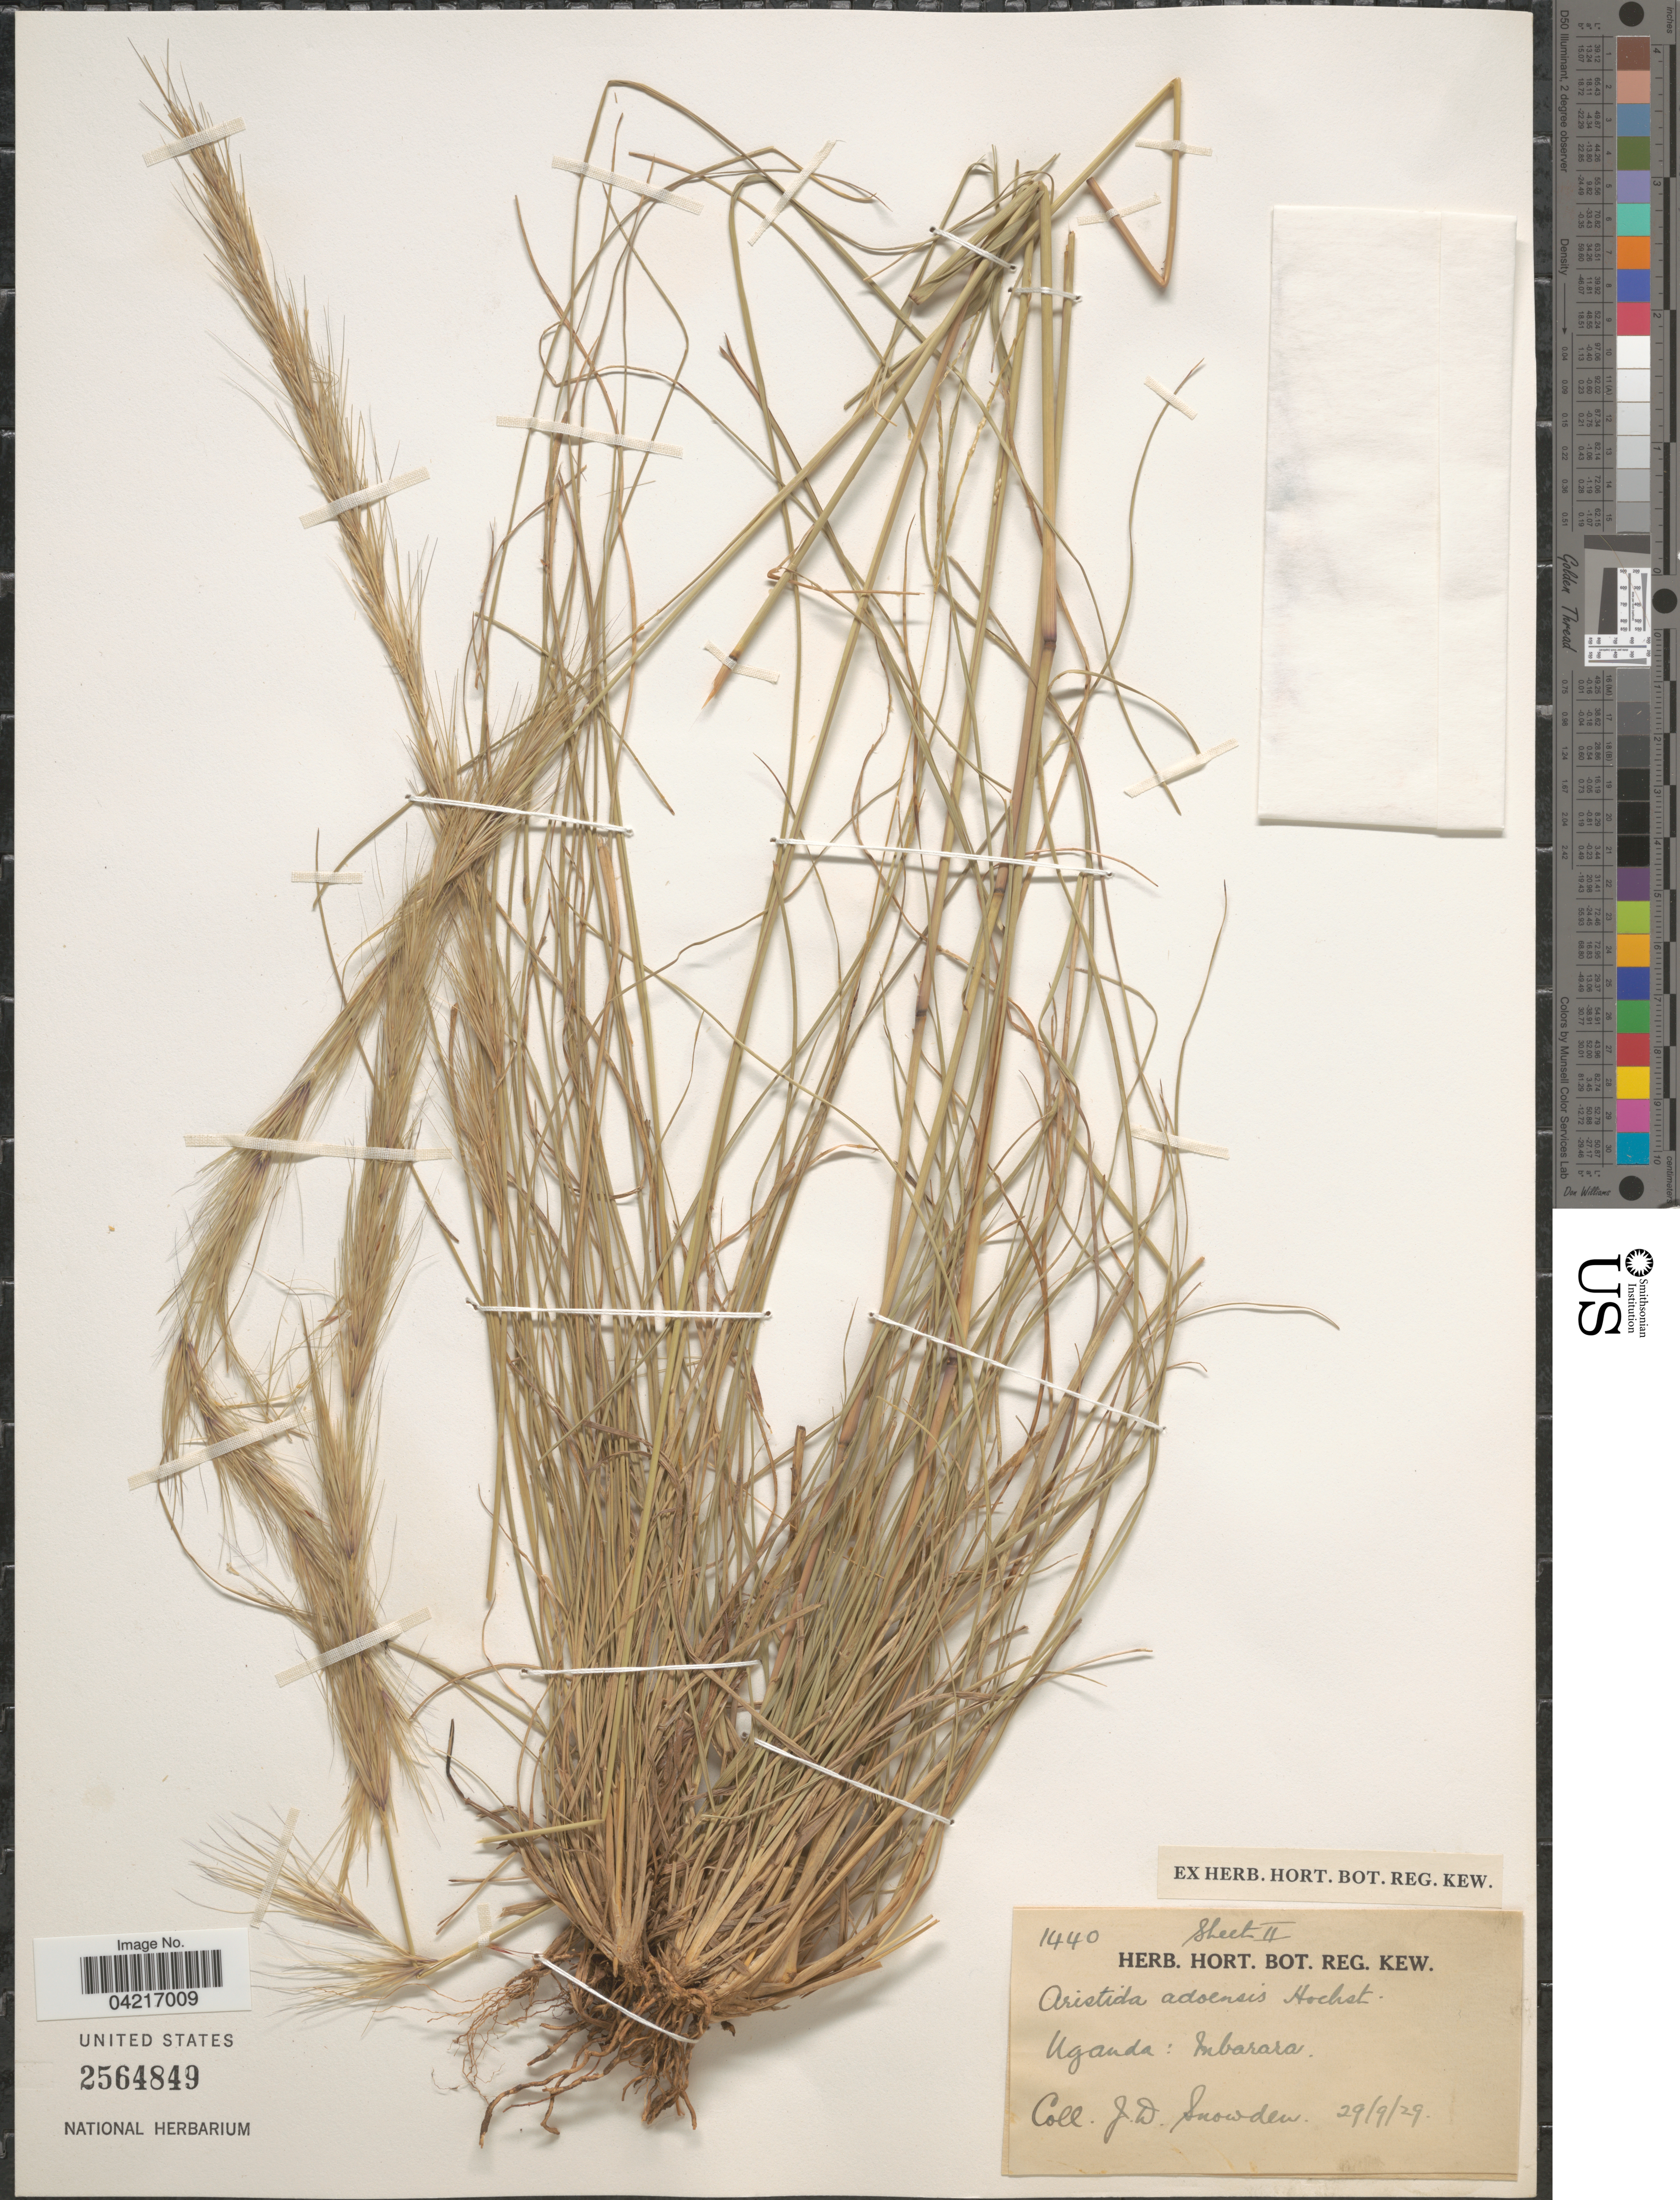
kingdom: Plantae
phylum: Tracheophyta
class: Liliopsida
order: Poales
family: Poaceae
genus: Aristida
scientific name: Aristida adoensis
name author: Hochst. ex A. Rich.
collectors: J. Snowden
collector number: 1440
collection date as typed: Transcribed d/m/y: 29/9/29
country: Uganda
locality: Mbarara.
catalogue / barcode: US 2564849